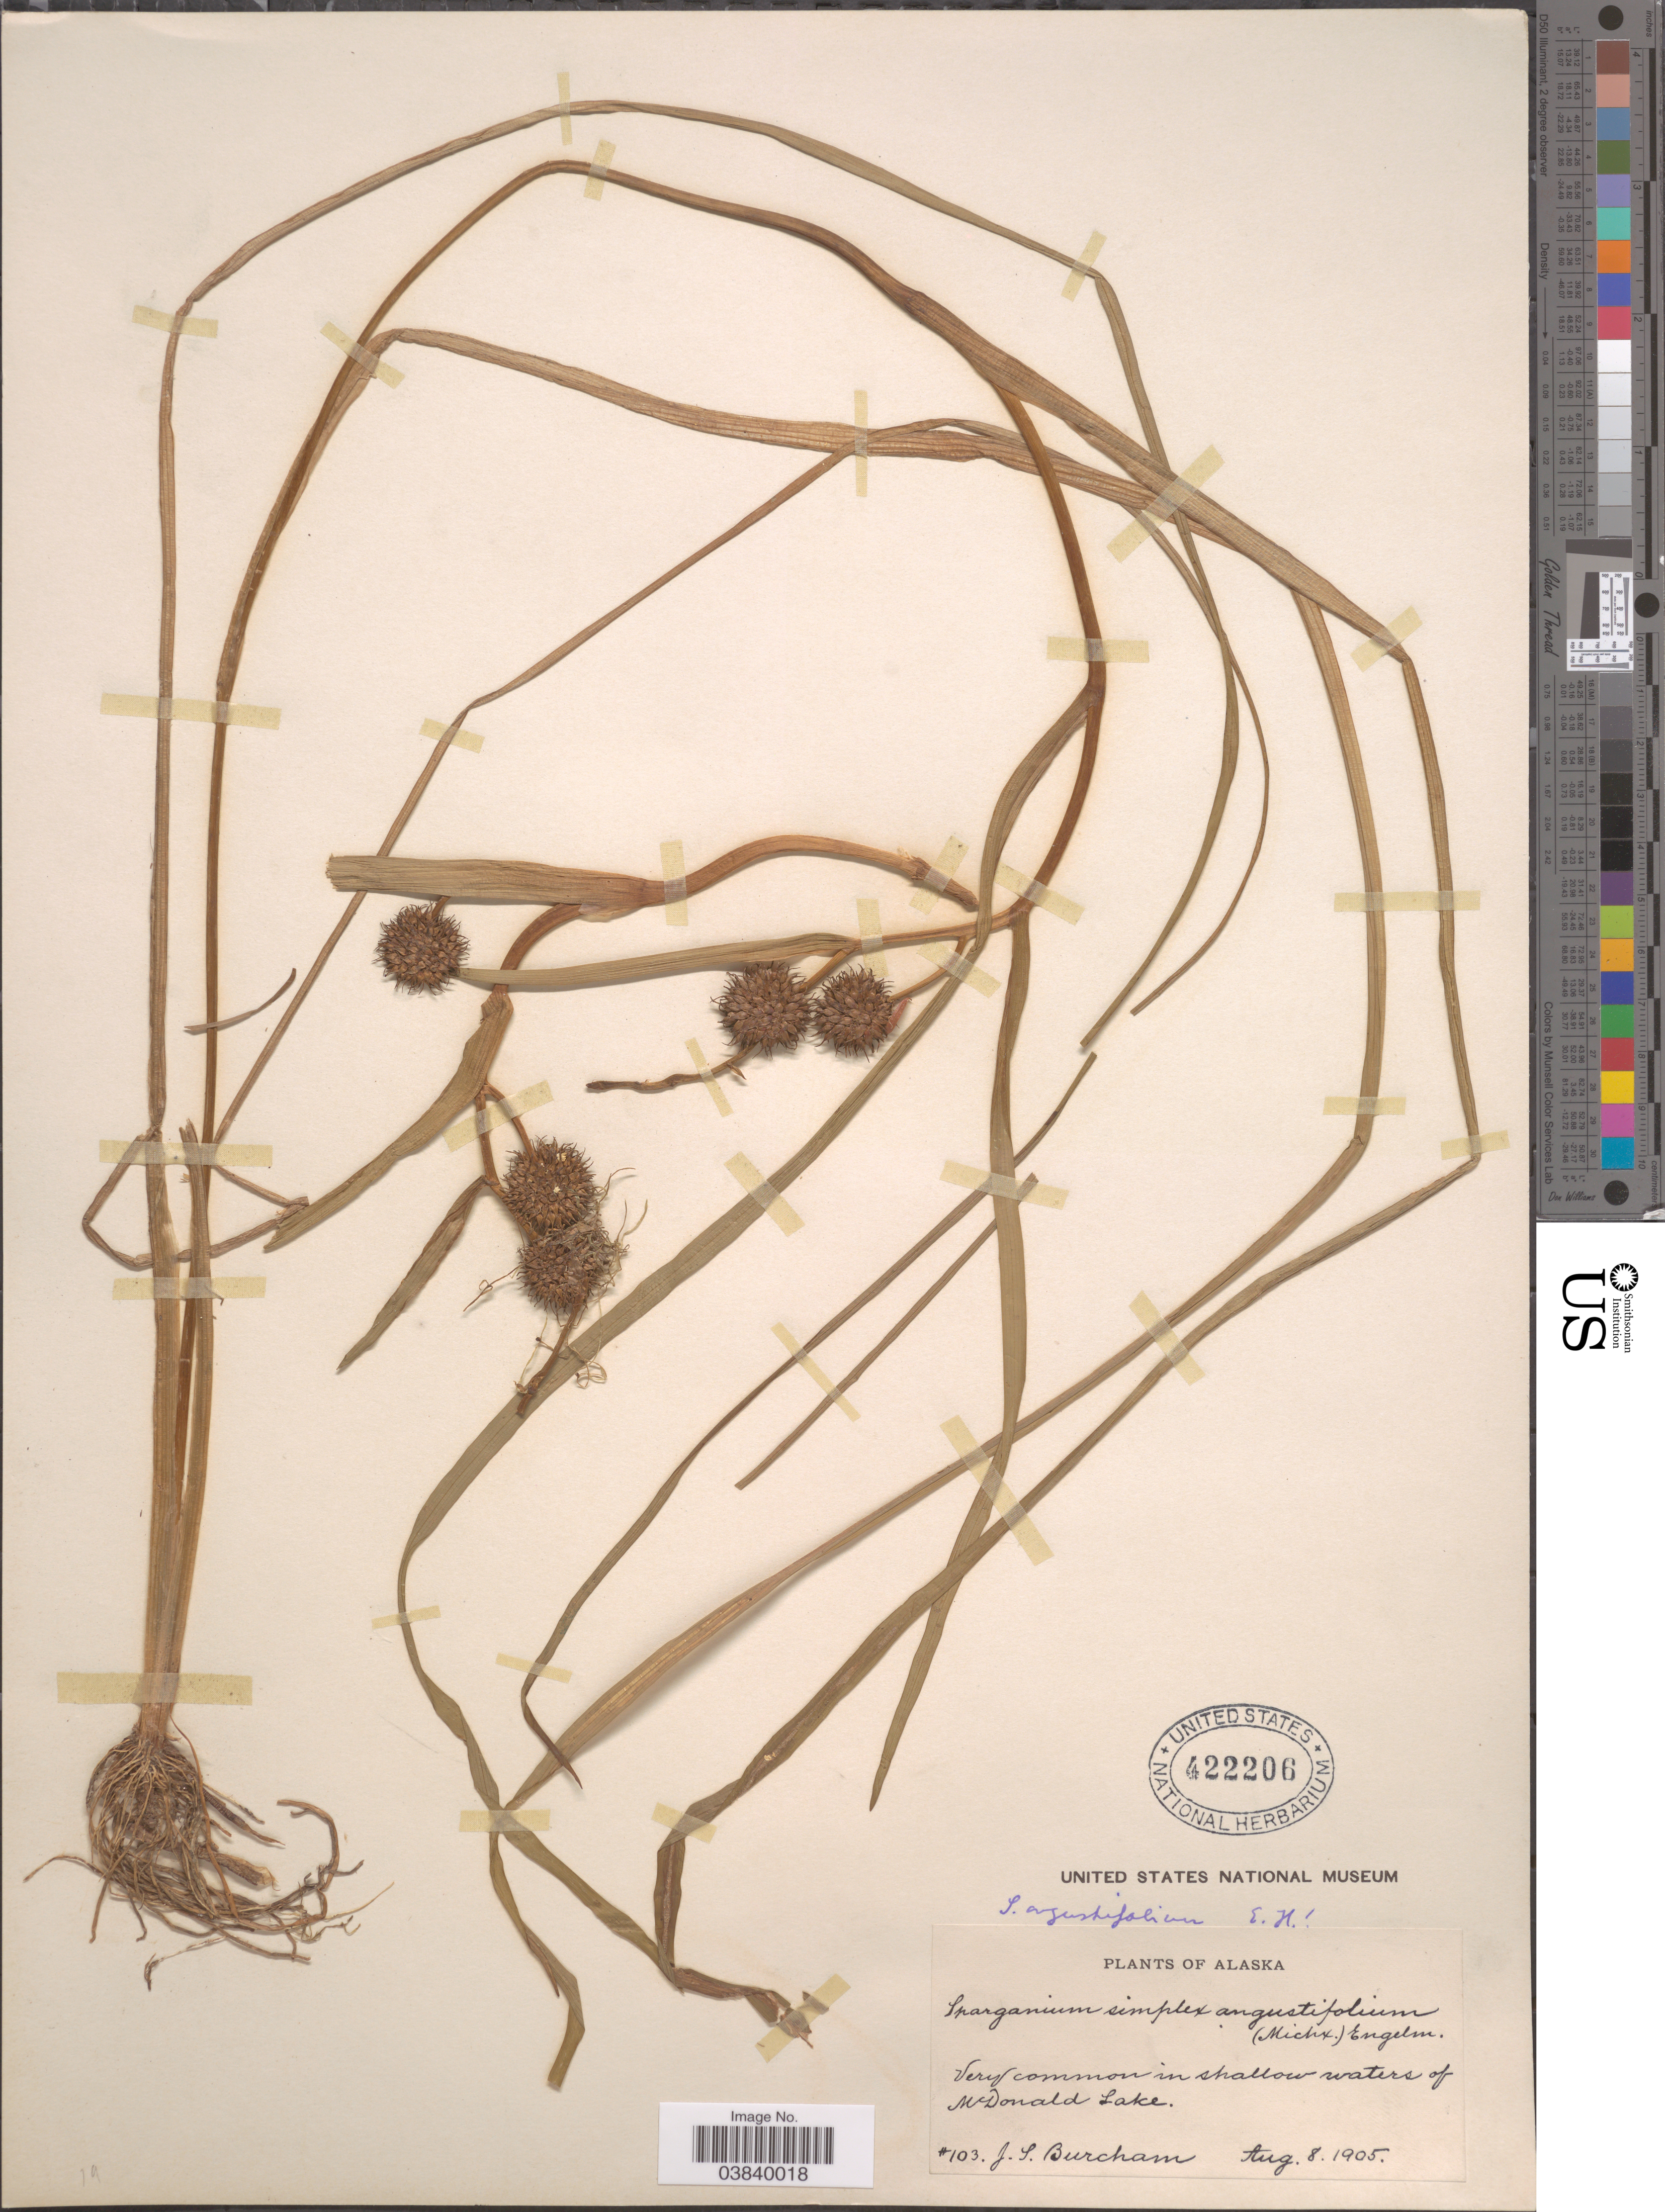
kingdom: Plantae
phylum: Tracheophyta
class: Liliopsida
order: Poales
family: Typhaceae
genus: Sparganium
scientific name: Sparganium angustifolium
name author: Michx.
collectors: J. Burcham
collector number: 103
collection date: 1905-08-08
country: United States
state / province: Alaska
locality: In shallow waters of McDonald Lake.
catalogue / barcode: US 422206